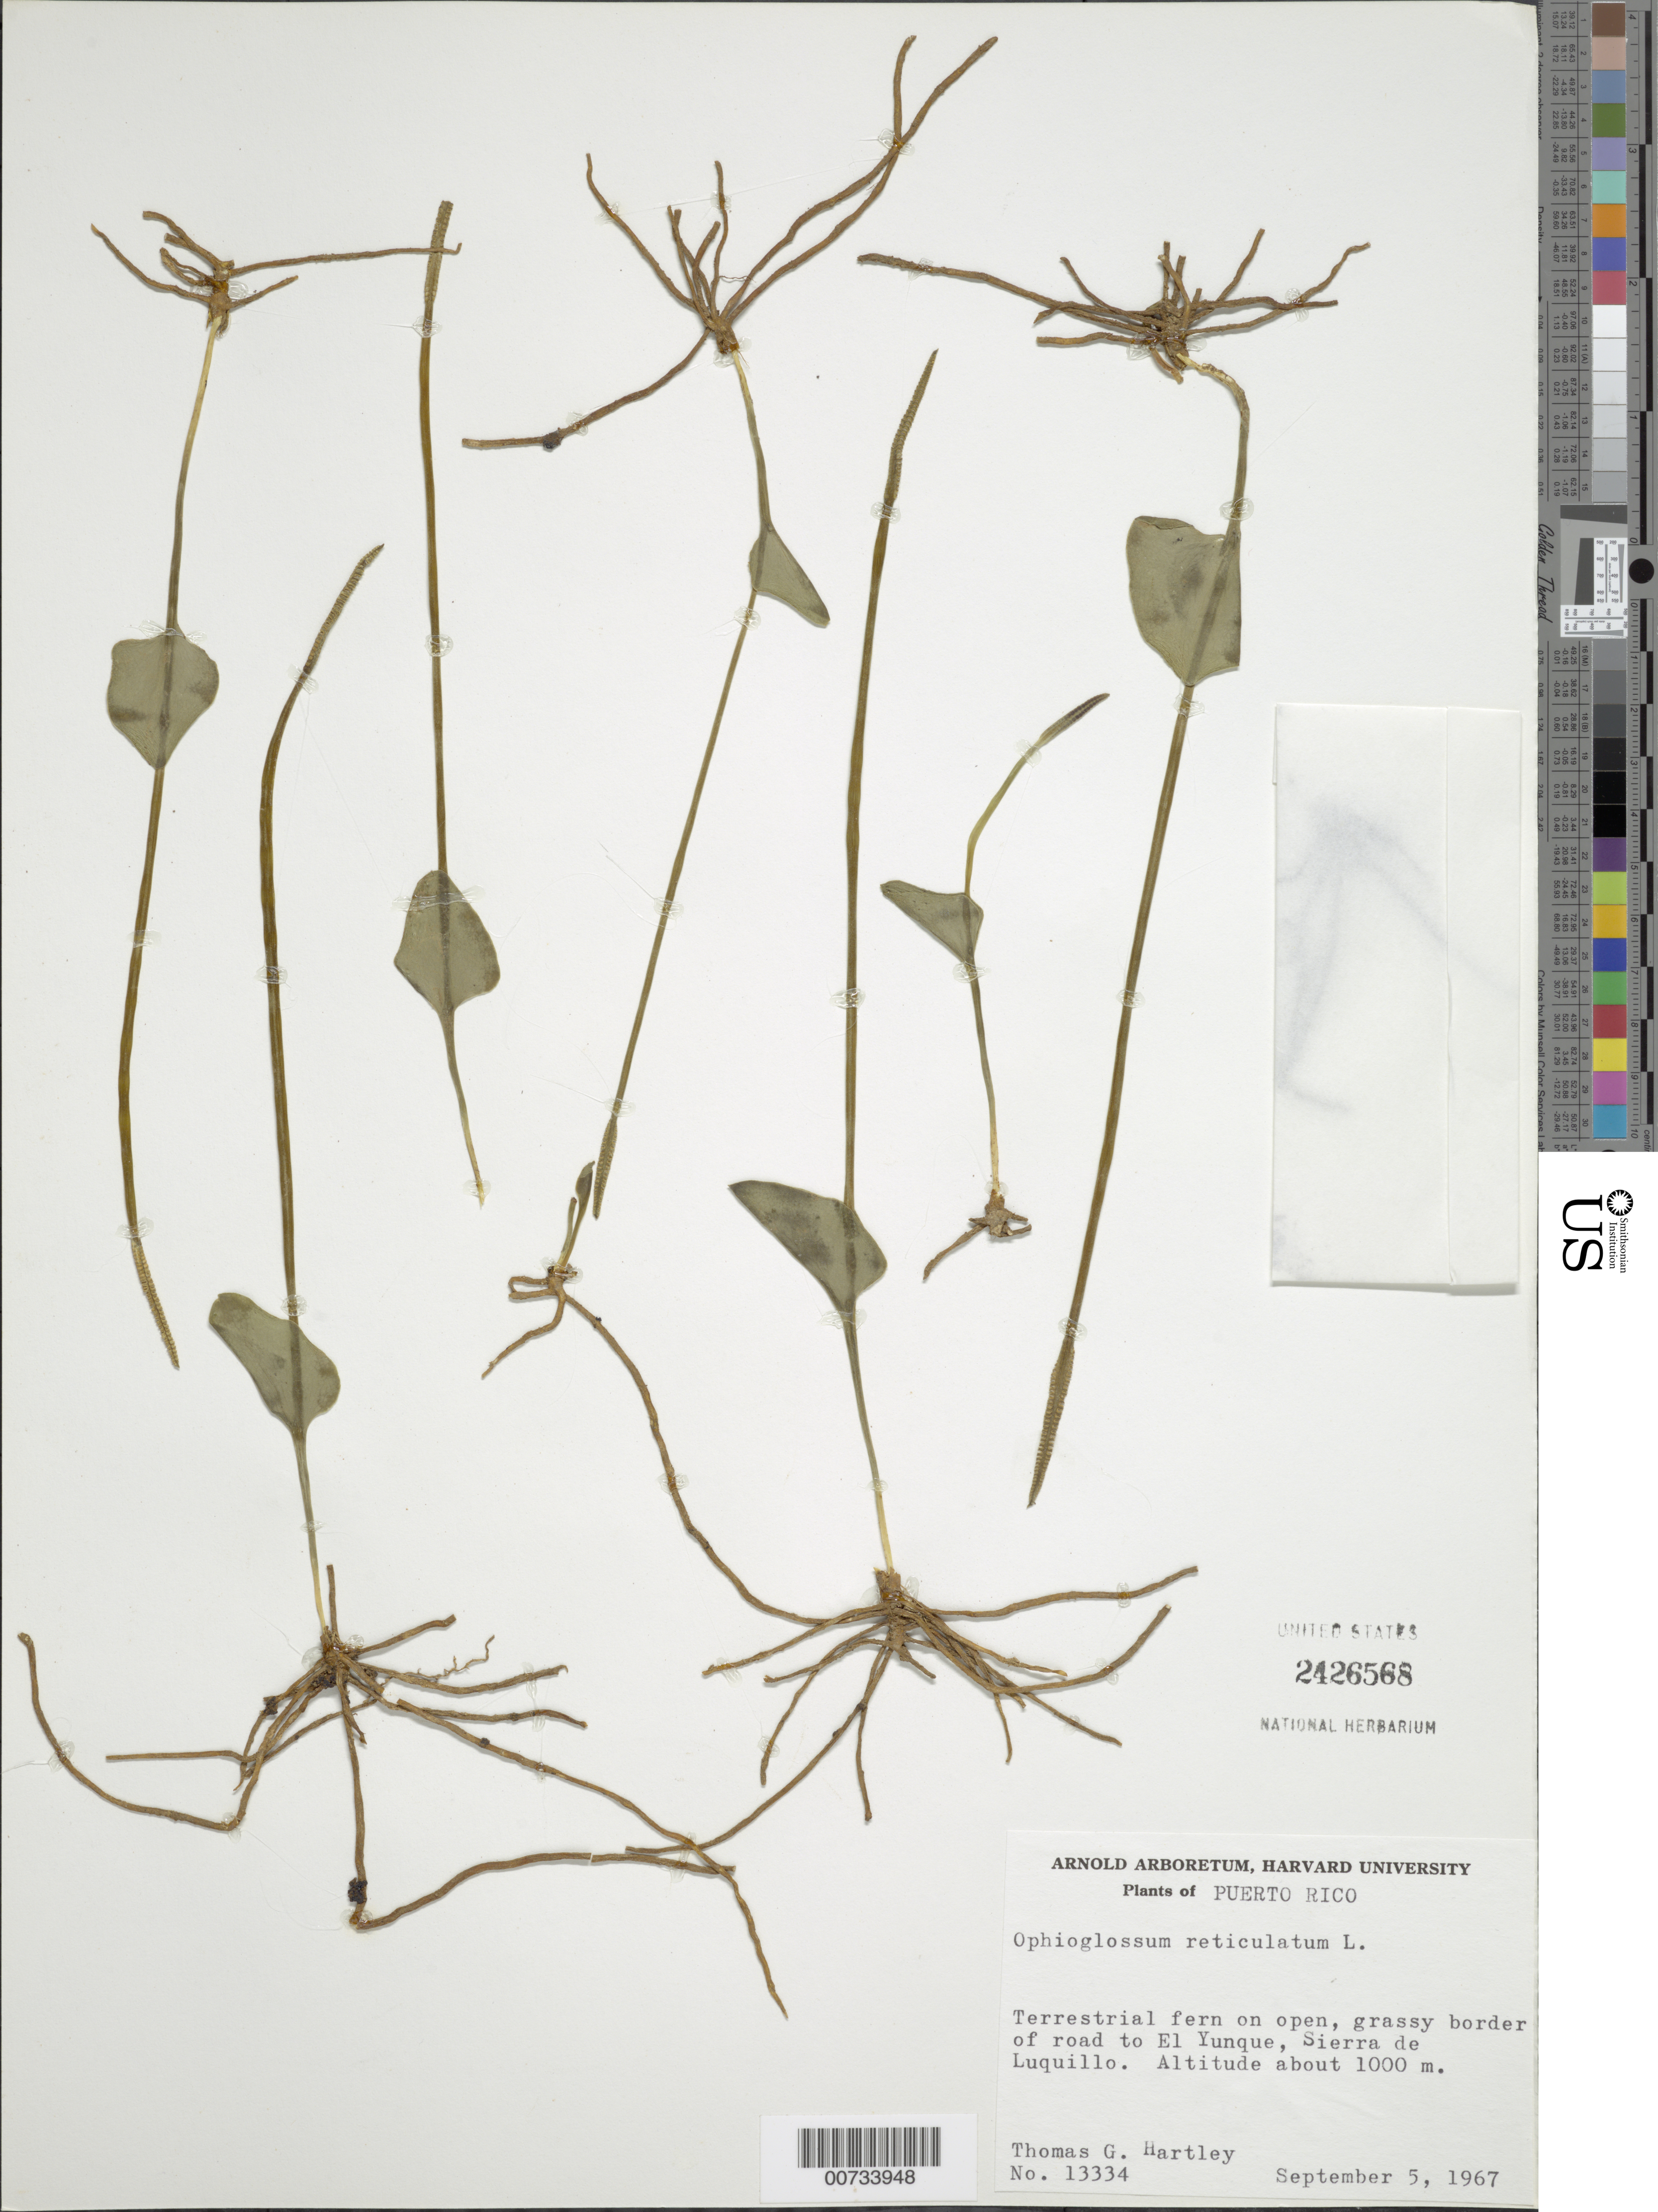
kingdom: Plantae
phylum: Tracheophyta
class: Polypodiopsida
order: Ophioglossales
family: Ophioglossaceae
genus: Ophioglossum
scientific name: Ophioglossum reticulatum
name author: L.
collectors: T. G. Hartley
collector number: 13334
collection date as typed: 05 Sep 1967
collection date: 1967-09-05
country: Puerto Rico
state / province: Río Grande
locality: El Yunque, Sierra de Luquillo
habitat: Terrestrial fern on open, grassy border of road to El Yunque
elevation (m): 1000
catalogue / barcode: US 2426568